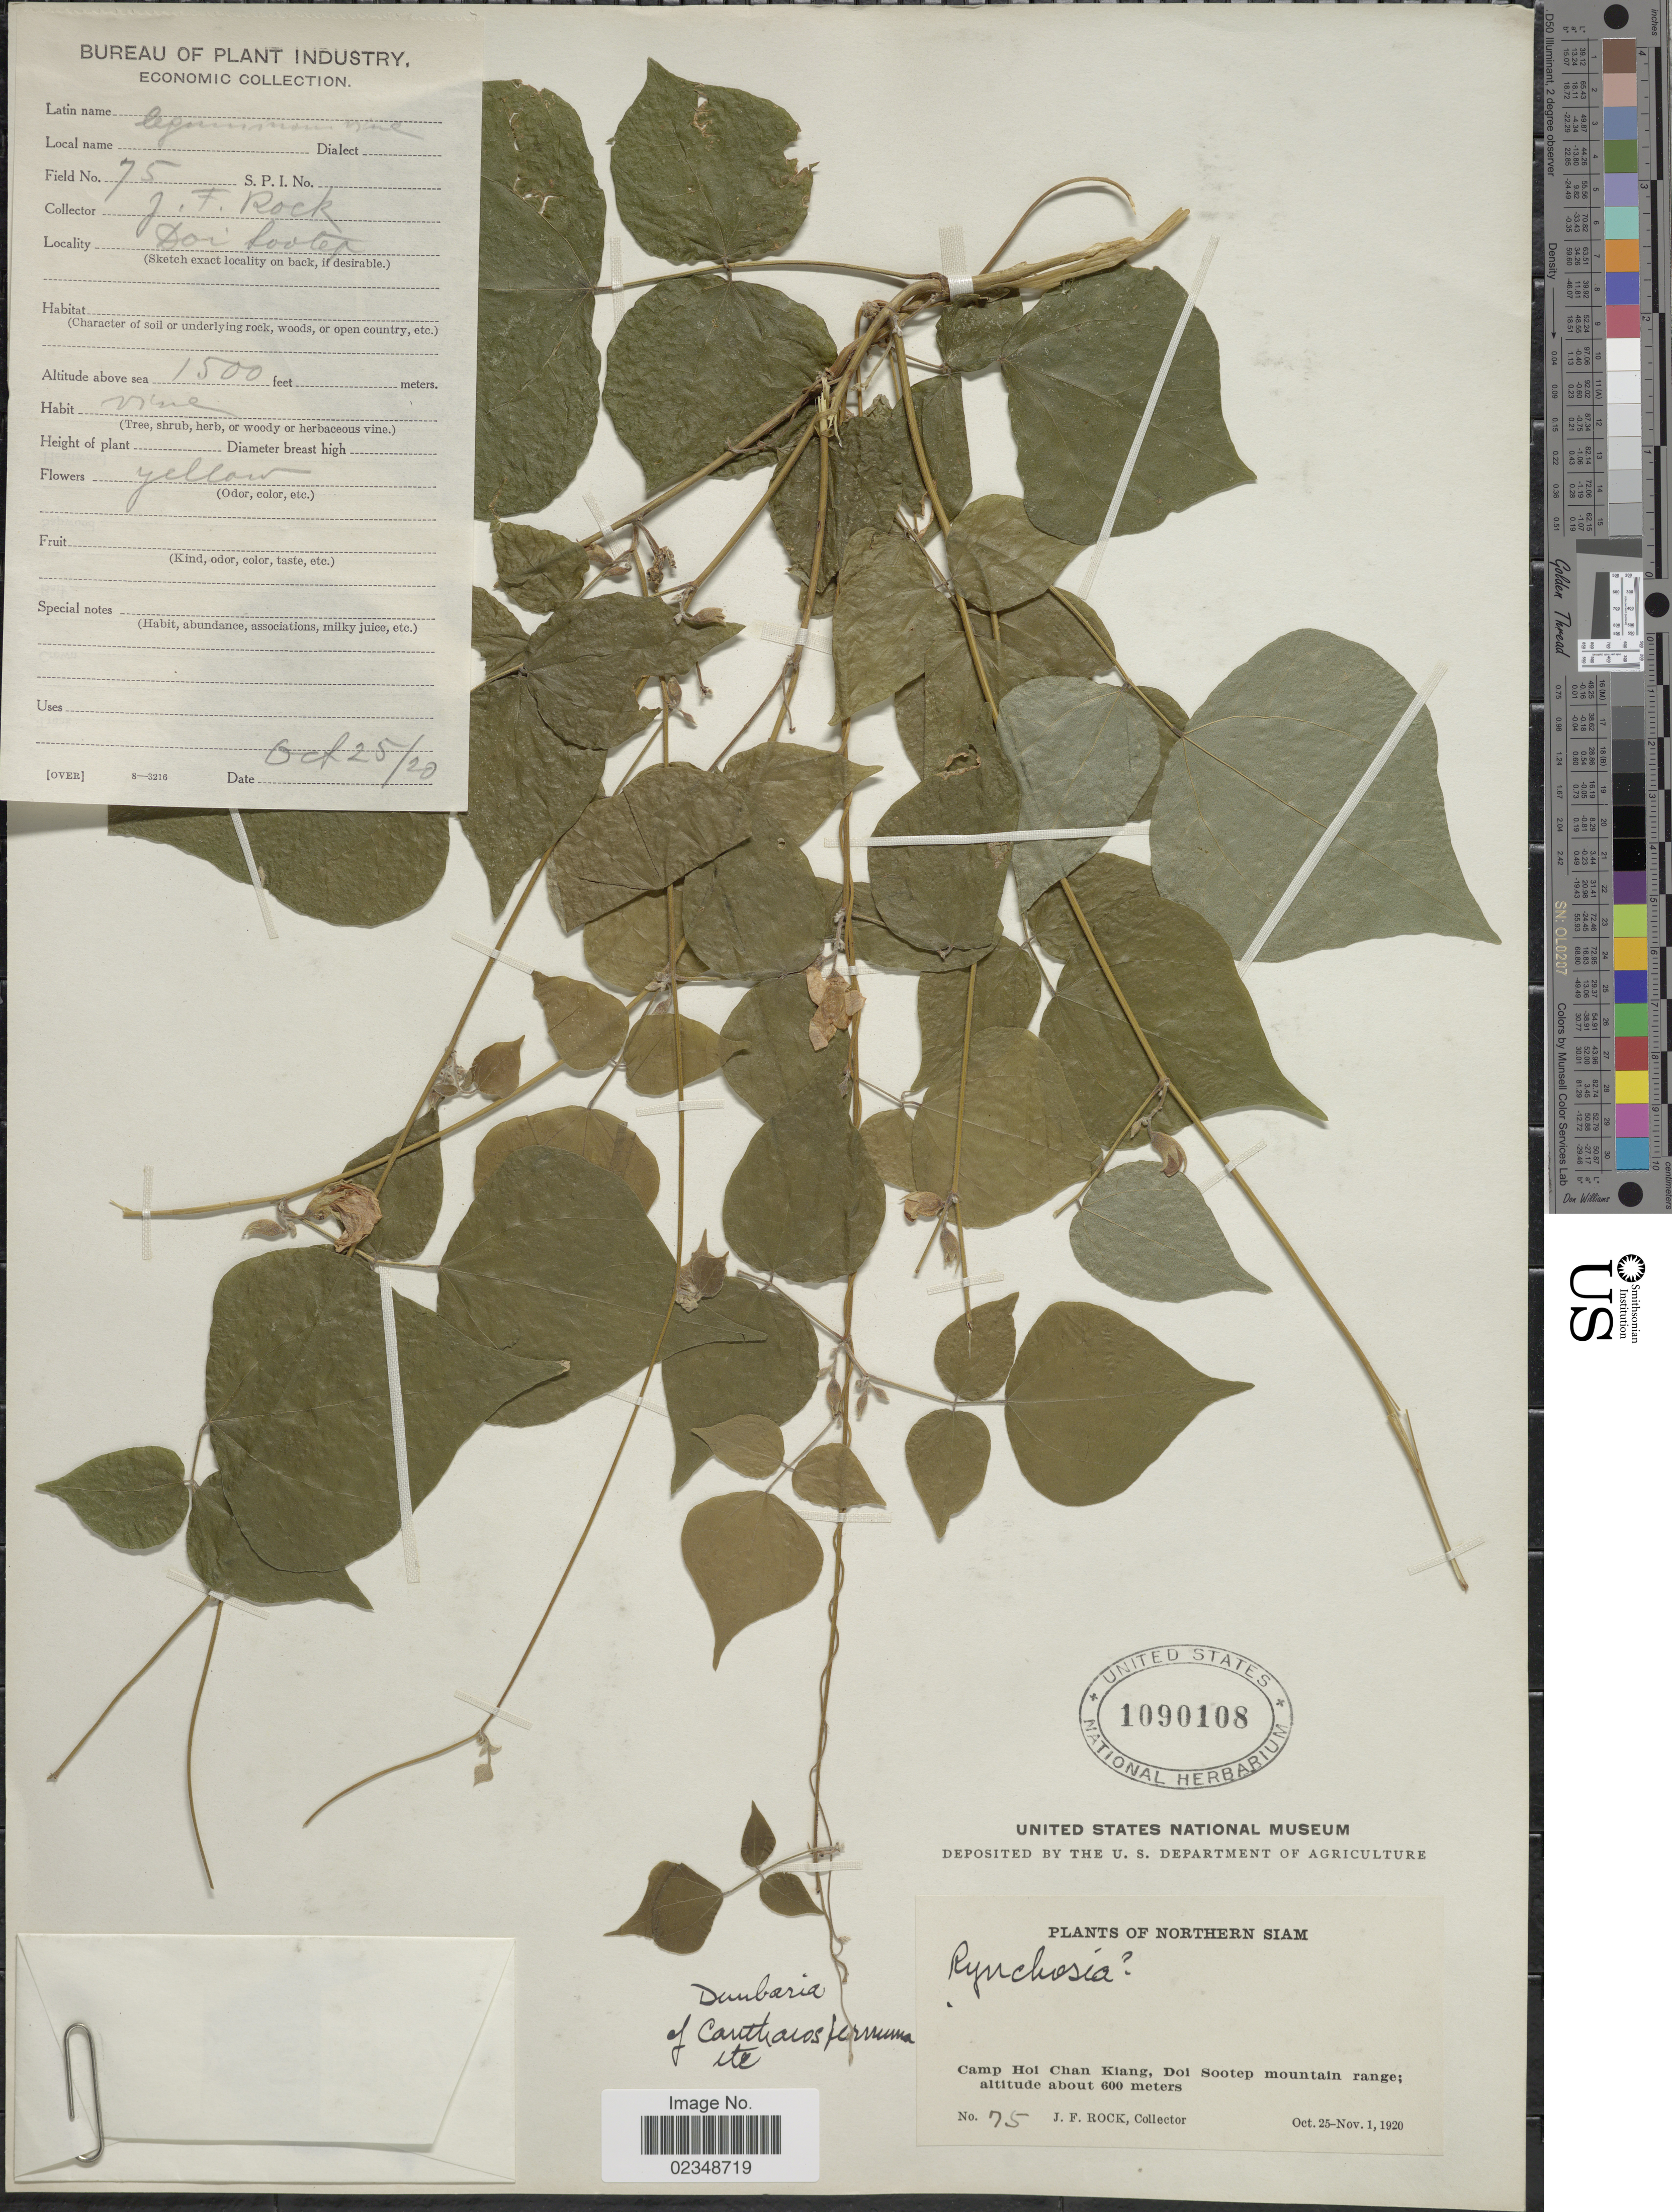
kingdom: Plantae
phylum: Tracheophyta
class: Magnoliopsida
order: Fabales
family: Fabaceae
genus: Rhynchosia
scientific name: Rhynchosia sp.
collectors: J. Rock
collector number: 75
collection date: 1920-10-25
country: Thailand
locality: Northern Siam, Camp Hoi Chan Kiang, Doi Sootep mountain range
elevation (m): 457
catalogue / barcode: US 1090108